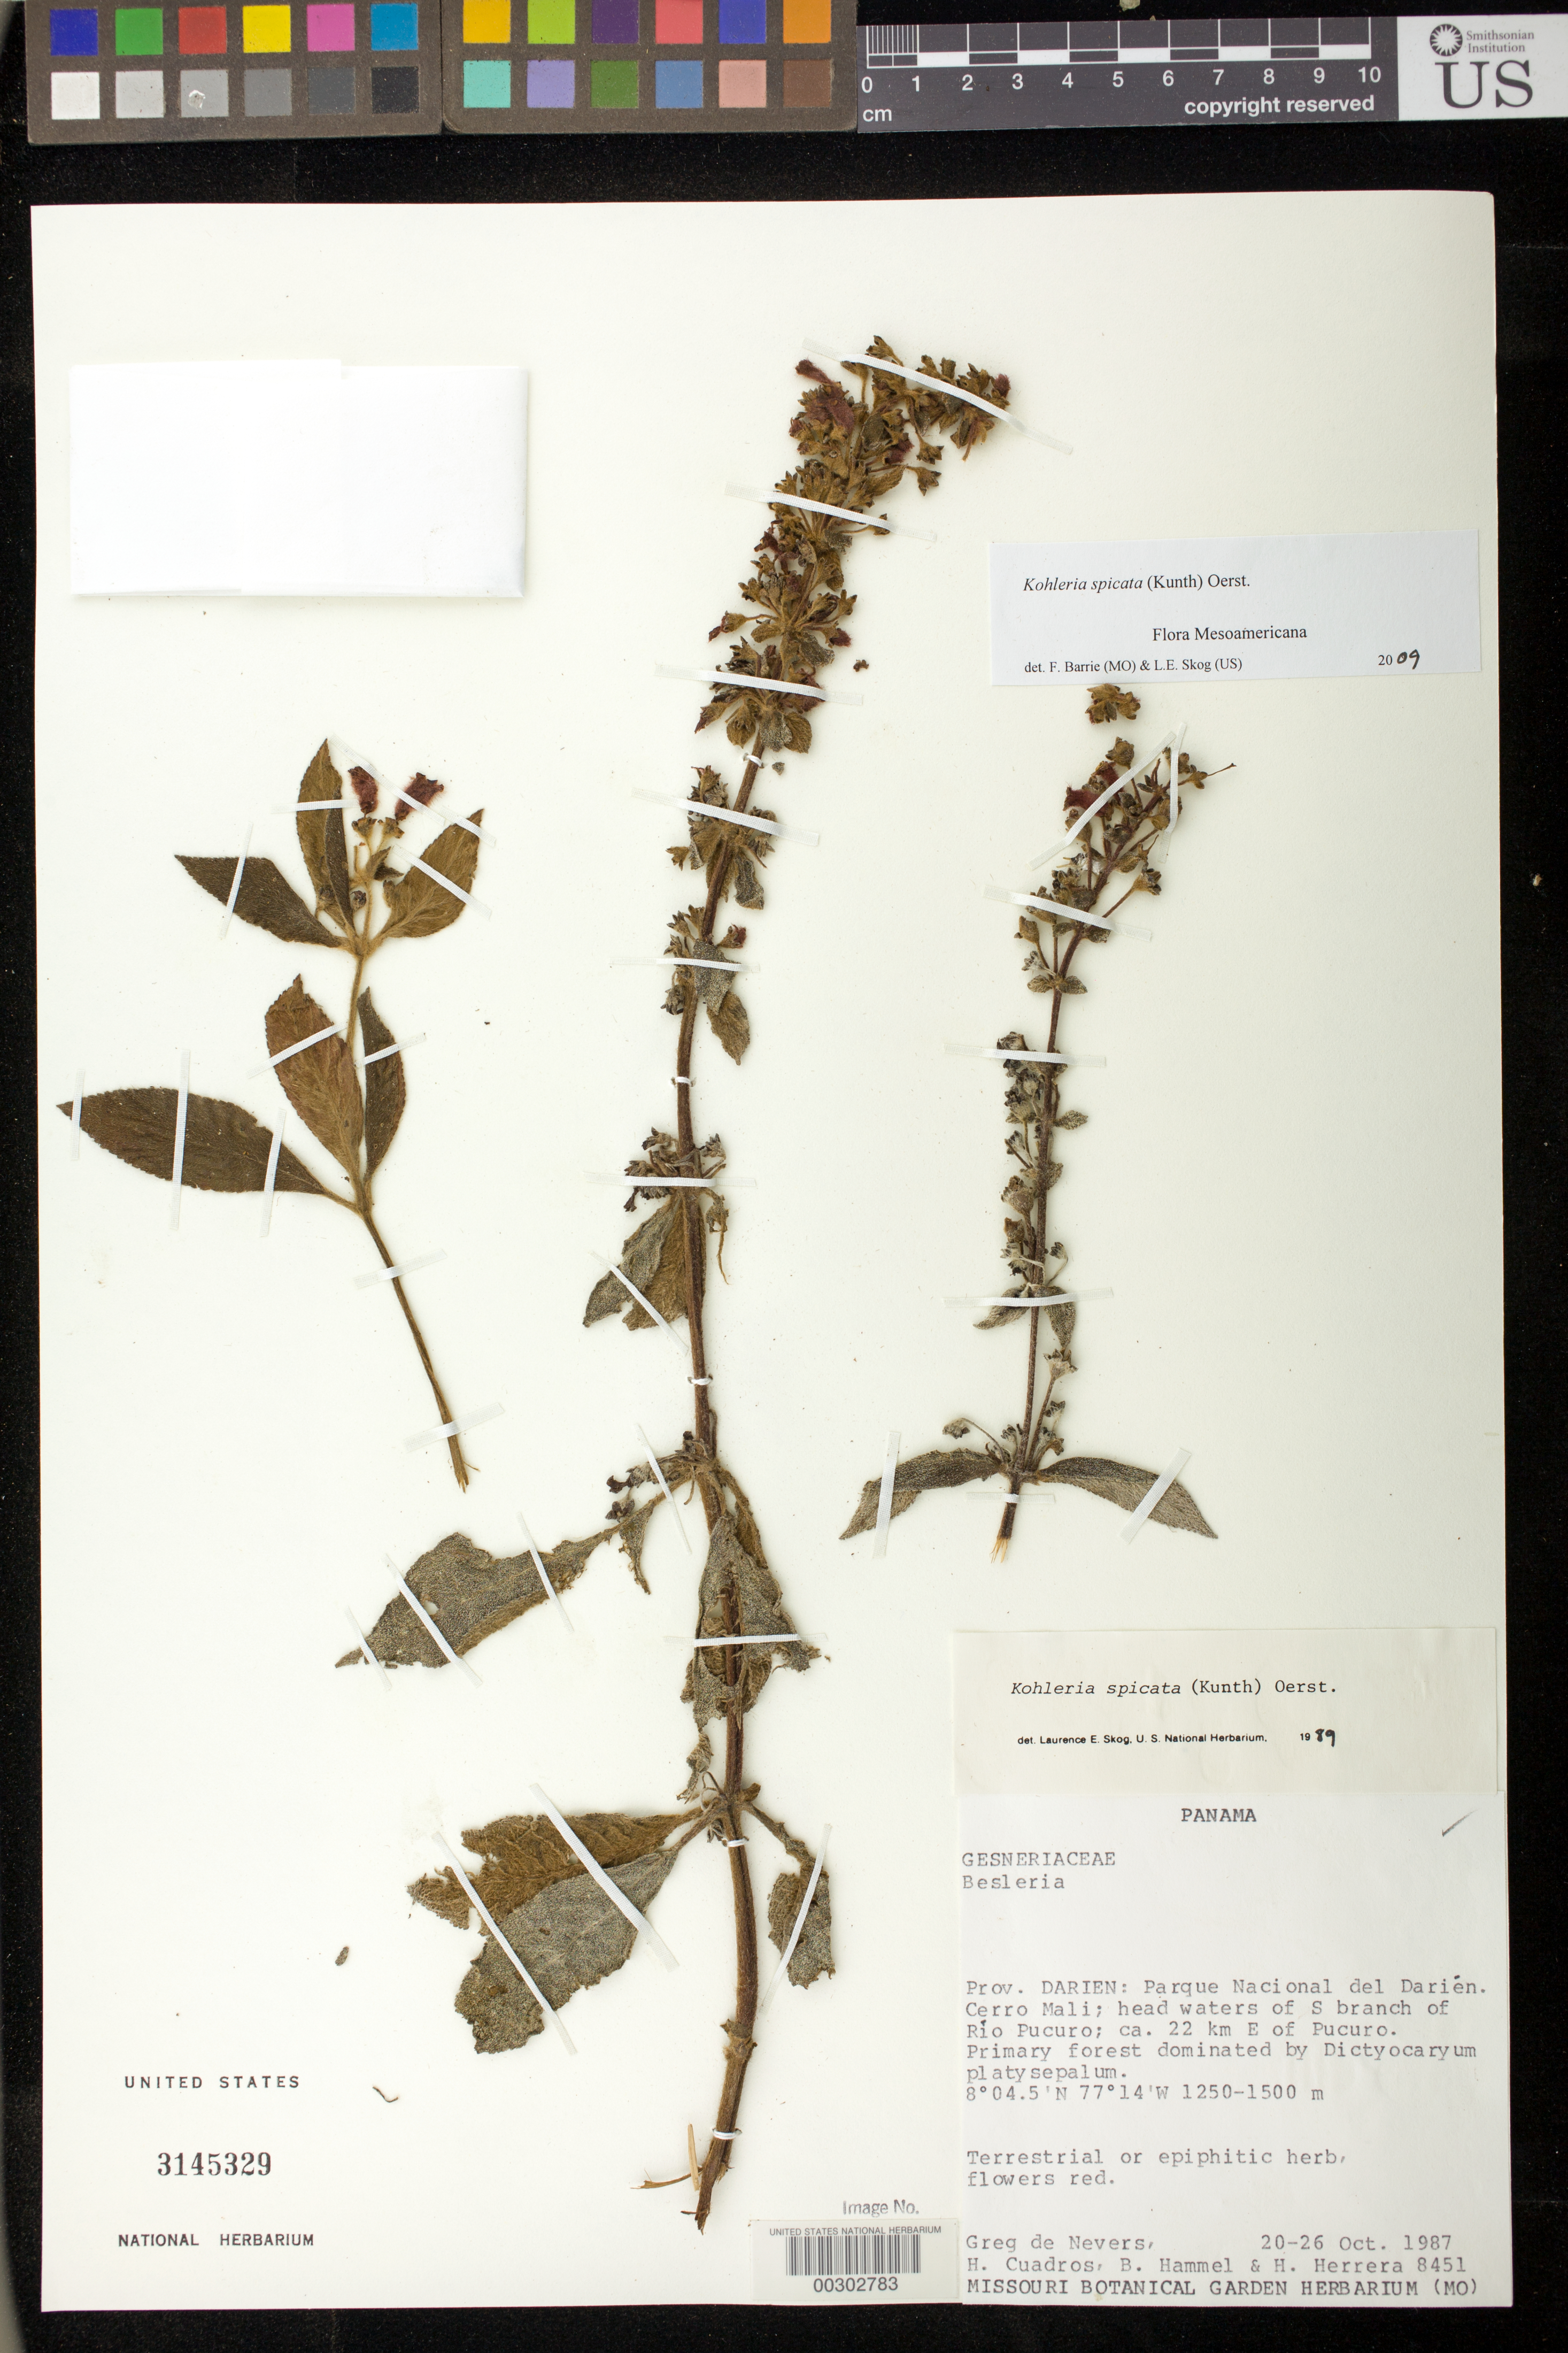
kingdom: Plantae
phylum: Tracheophyta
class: Magnoliopsida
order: Lamiales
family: Gesneriaceae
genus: Kohleria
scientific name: Kohleria spicata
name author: (Kunth) Oerst.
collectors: G. C. de Nevers, H. Cuadros, B. Hammel & H. Herrera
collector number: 8451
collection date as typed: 20-26 Oct 1987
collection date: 1987-10-20/1987-10-26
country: Panama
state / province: Darién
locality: Parque Nacional del Darien, Cerro Mali, head waters of S branch of Rio Pucuro,ca 22 km E of Pucuro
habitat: Primary forest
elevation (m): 1250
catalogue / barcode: US 3145329